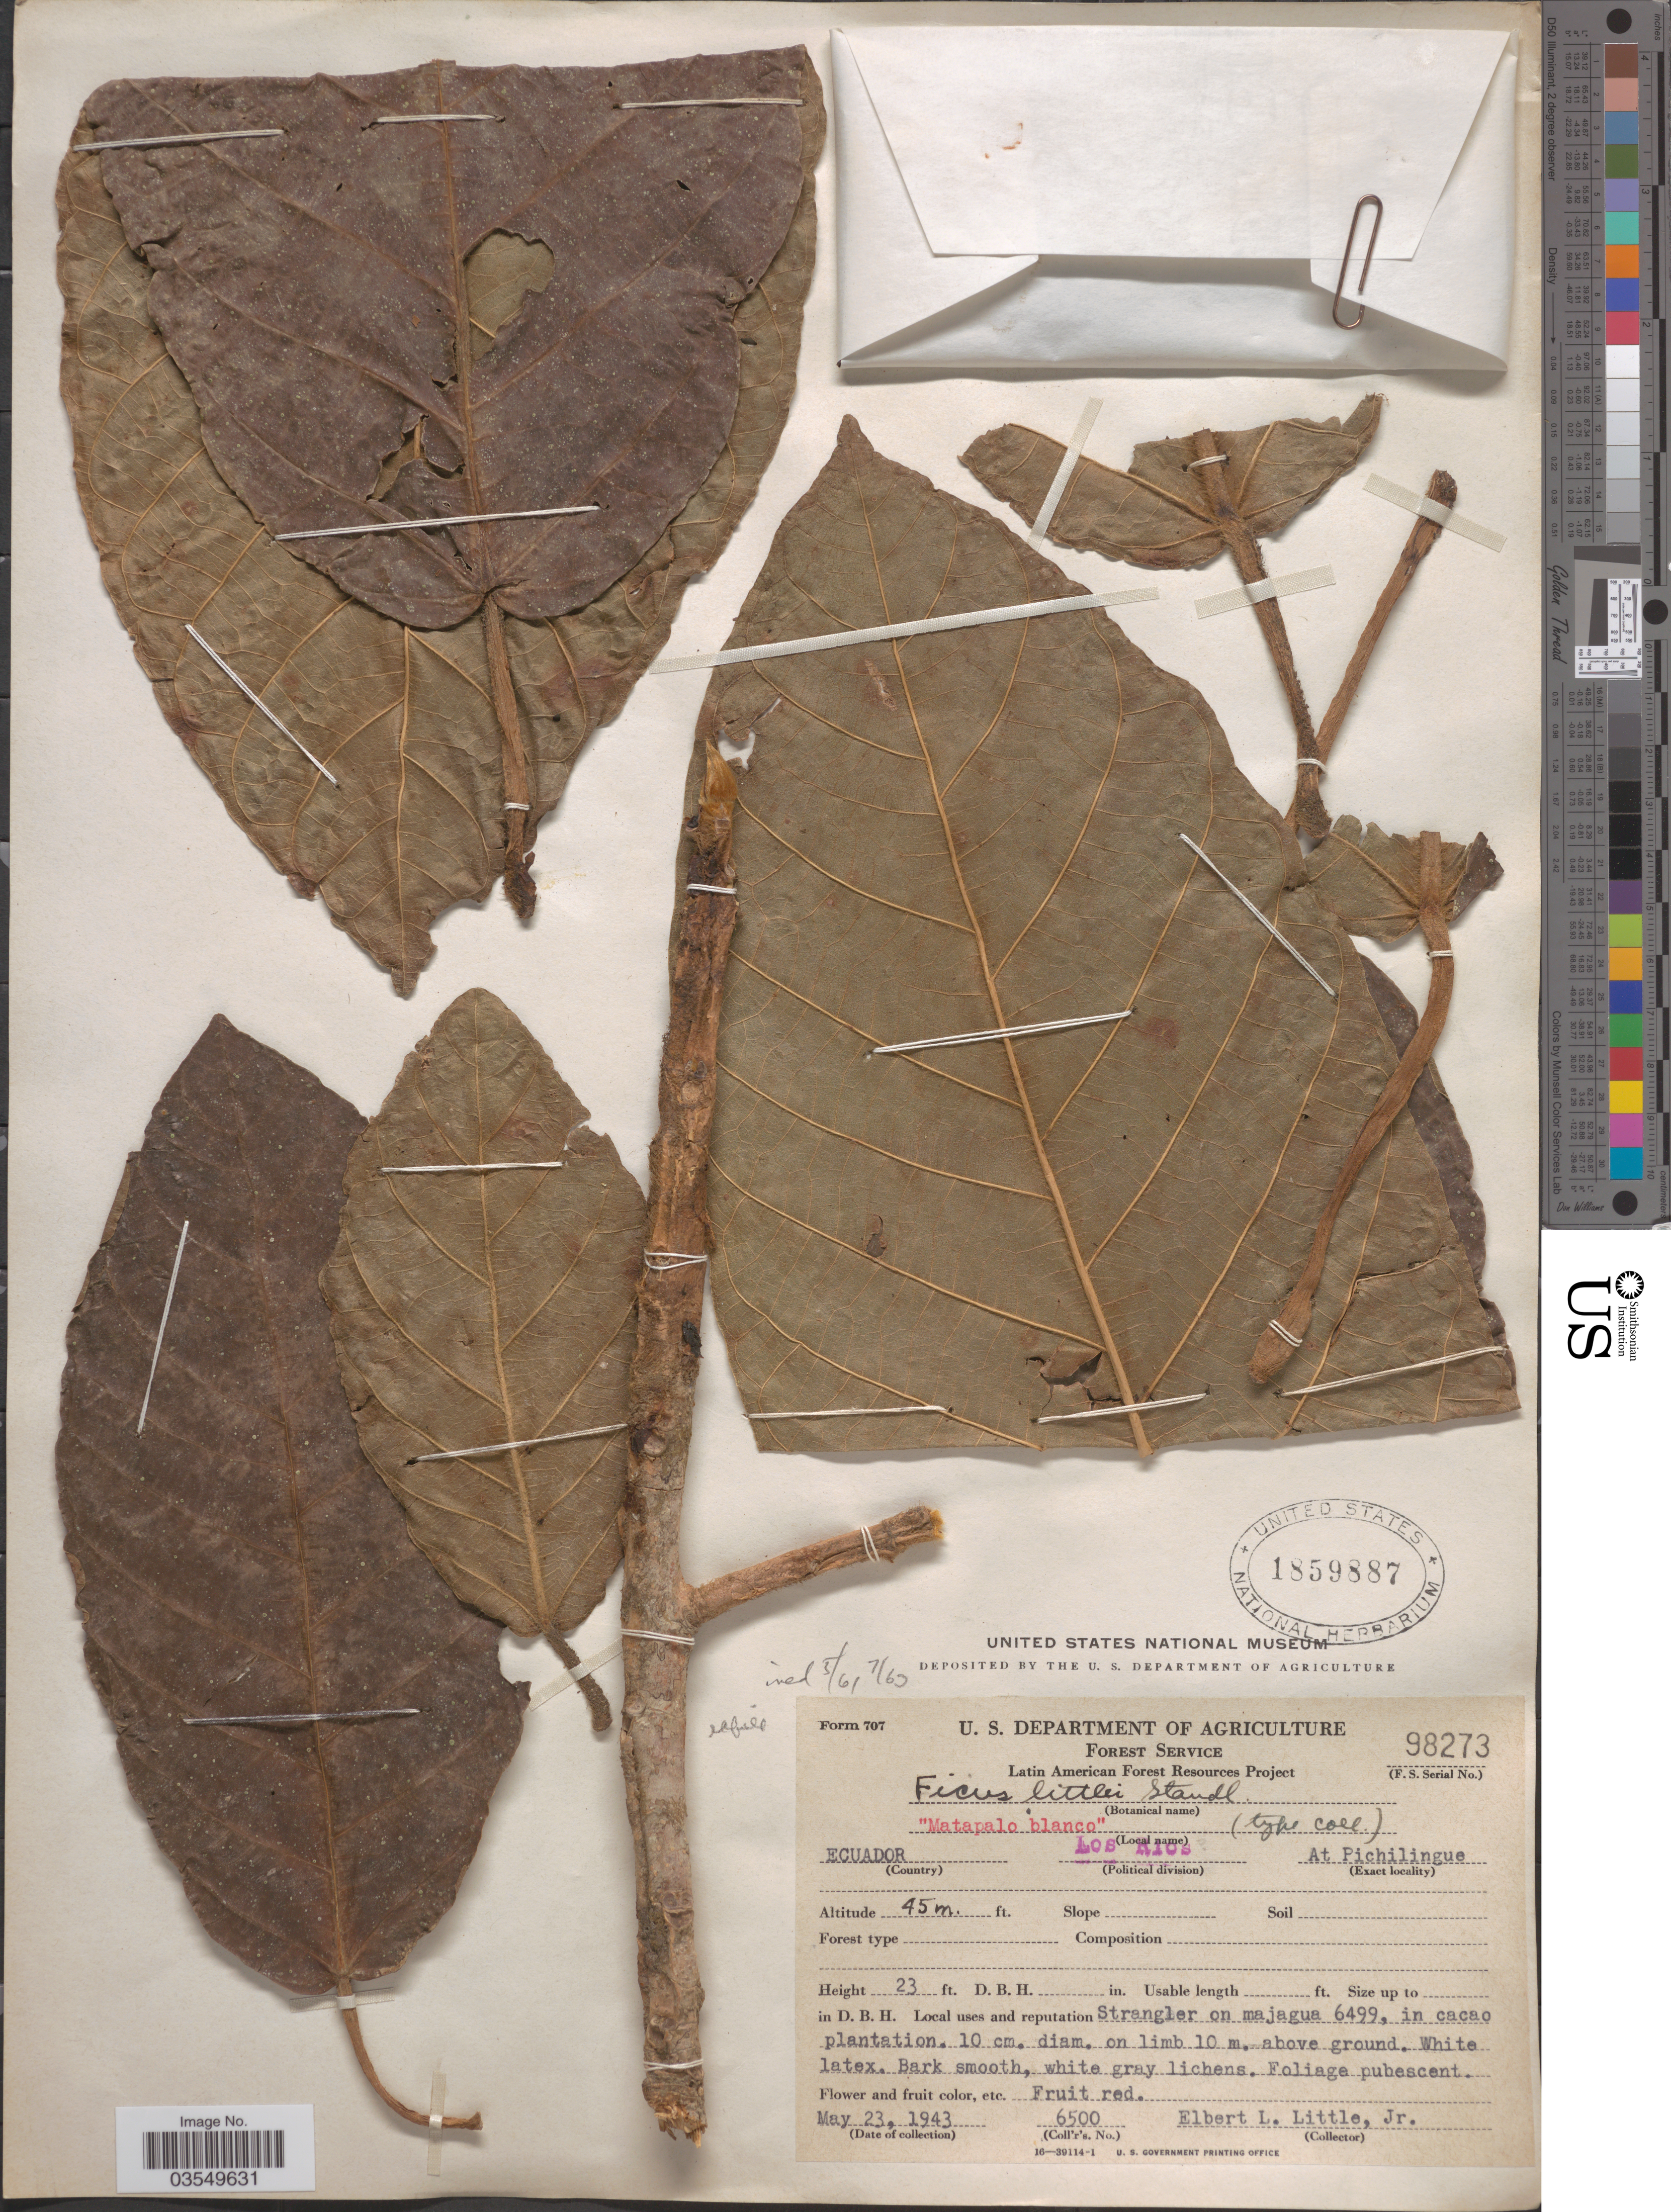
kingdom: Plantae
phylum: Tracheophyta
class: Magnoliopsida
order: Rosales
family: Moraceae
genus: Ficus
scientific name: Ficus sp.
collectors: E. L. Little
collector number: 6500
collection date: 1943-05-23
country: Ecuador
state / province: Los Ríos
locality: At Pichilingue.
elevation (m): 45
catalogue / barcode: US 1859887